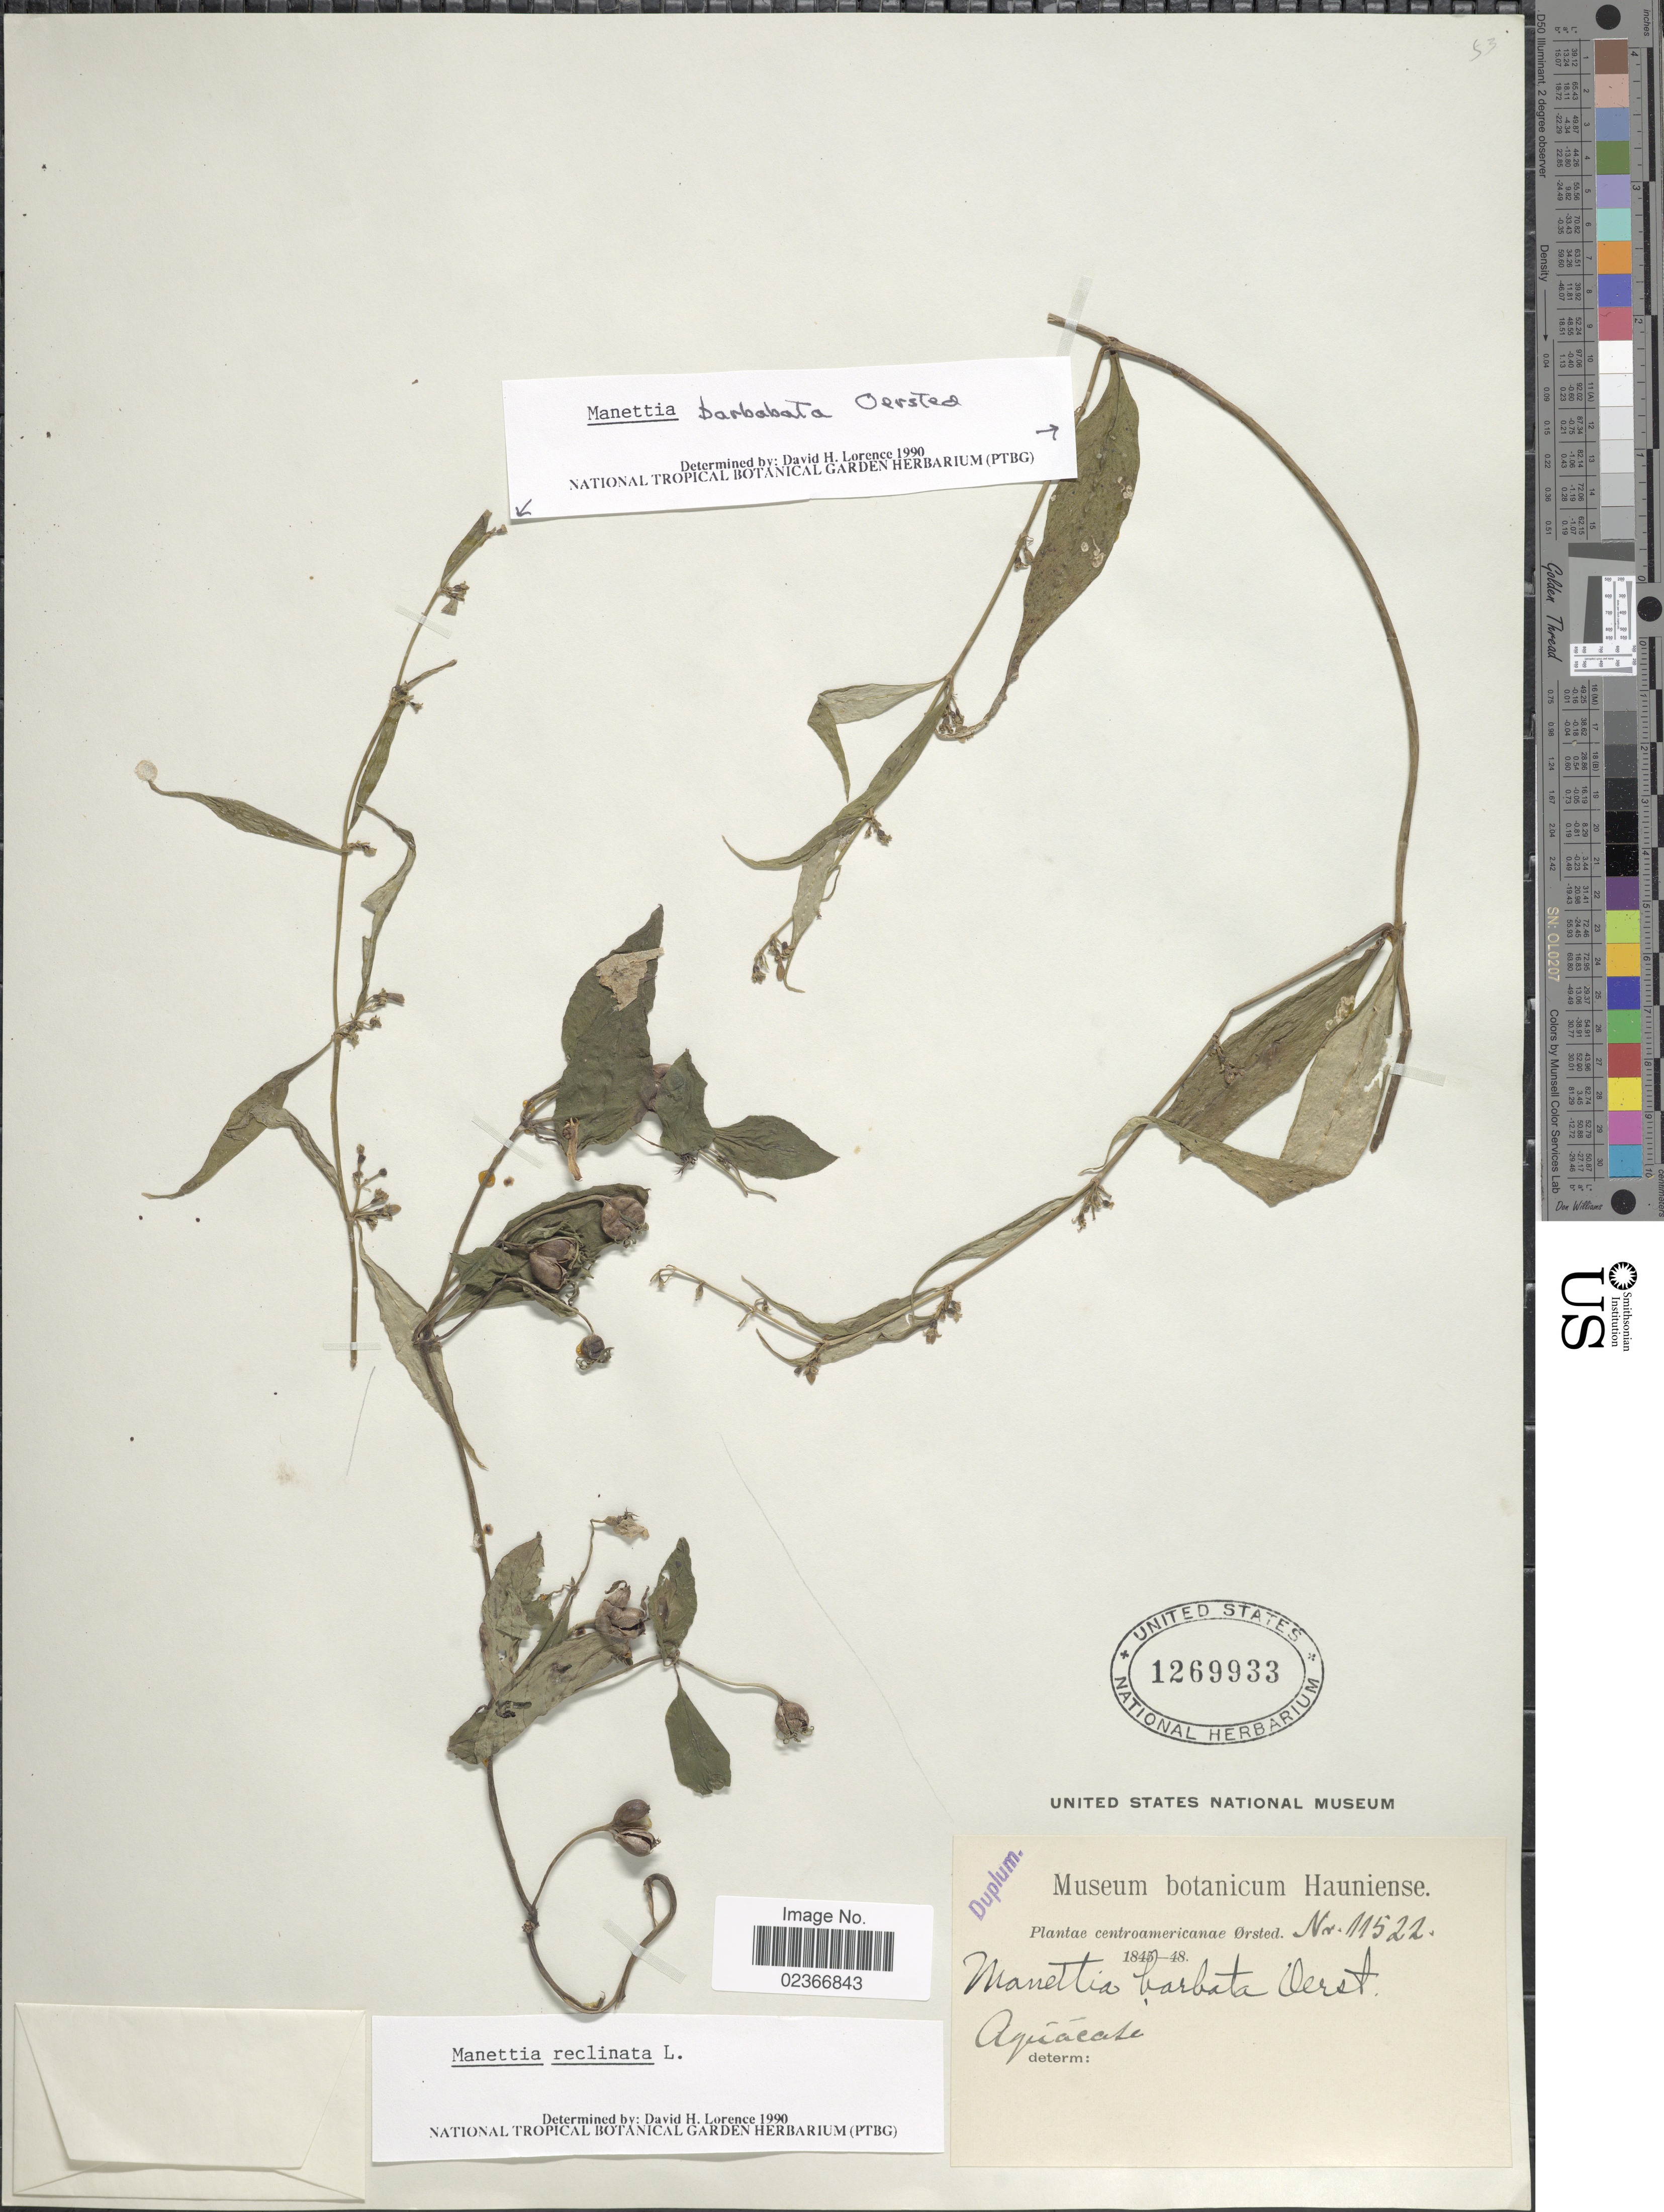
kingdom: Plantae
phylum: Tracheophyta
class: Magnoliopsida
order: Gentianales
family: Rubiaceae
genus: Manettia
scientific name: Manettia barbata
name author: Oerst.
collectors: Ørsted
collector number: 11522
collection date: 1845/1848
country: Costa Rica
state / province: Alajuela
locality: Aguacate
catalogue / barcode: US 1269933